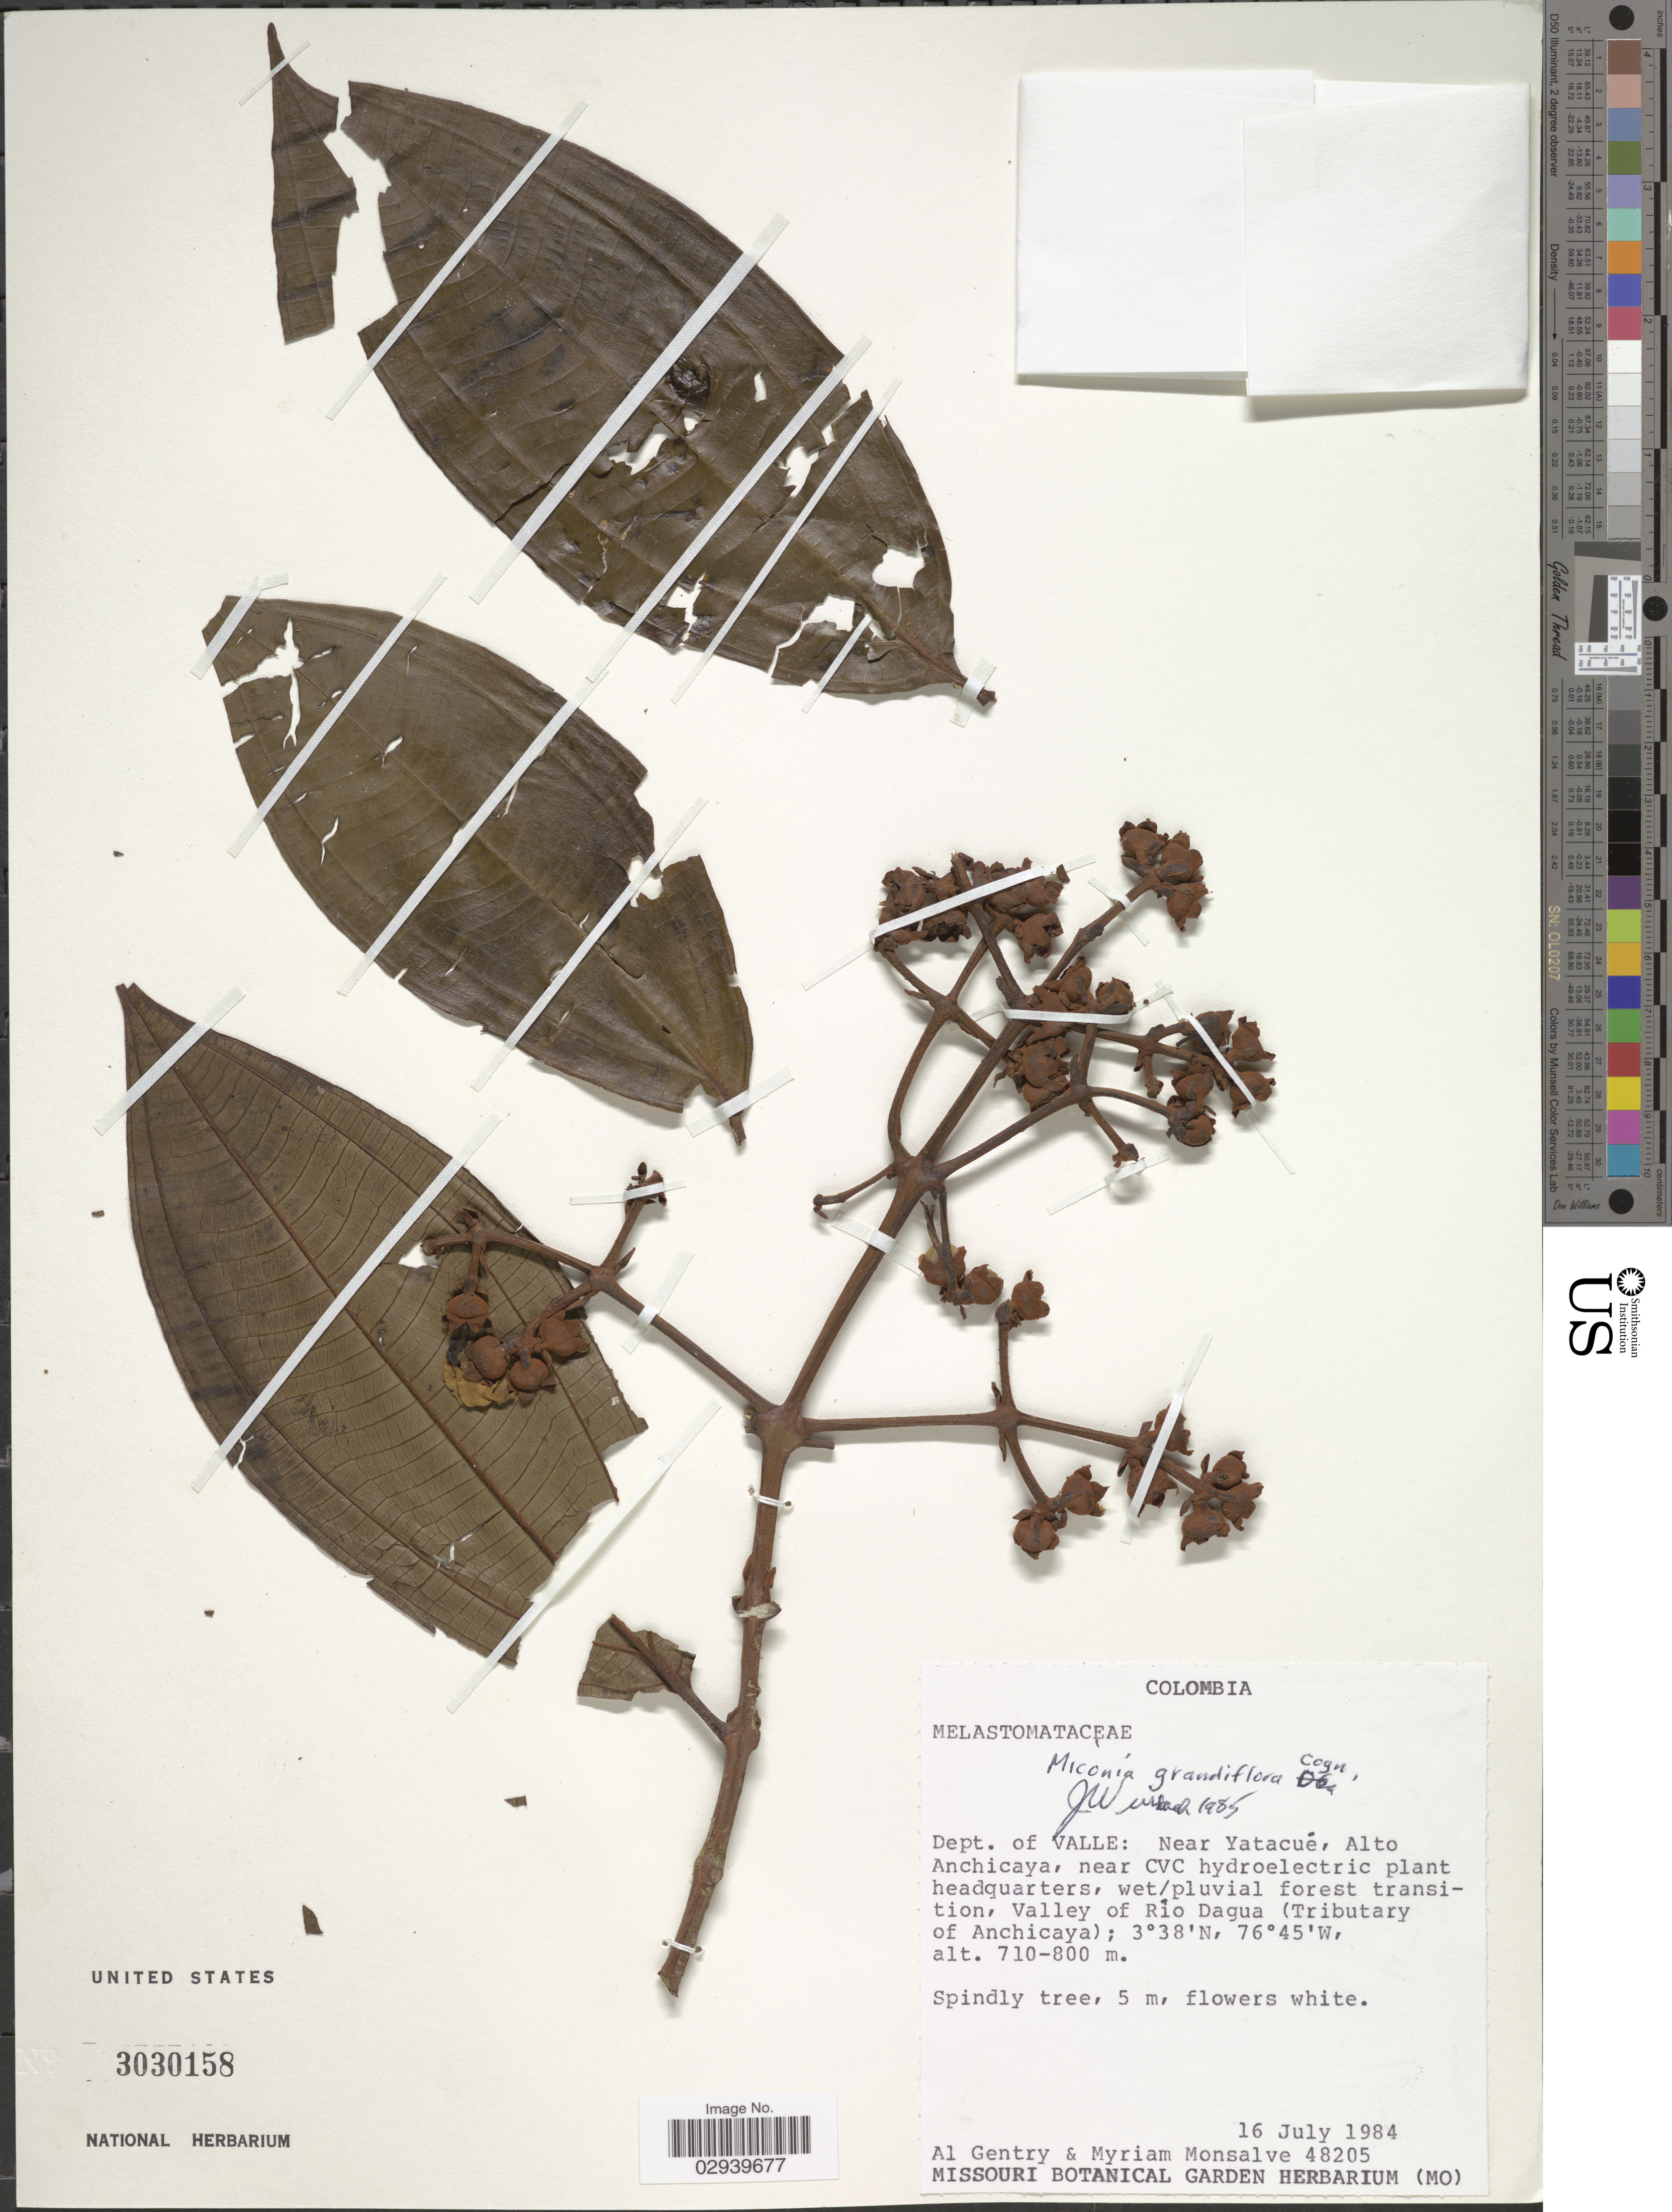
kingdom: Plantae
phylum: Tracheophyta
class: Magnoliopsida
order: Myrtales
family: Melastomataceae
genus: Miconia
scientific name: Miconia grandiflora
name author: Cogn.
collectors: A. H. Gentry & M. Monsalve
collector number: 48205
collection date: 1984-07-16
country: Colombia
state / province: Valle del Cauca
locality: Dept. of Valle: Near Yatacué, Alto Anchicaya, near CVC hydroelectic plant headquarter. Valley of Rio Dagua (Tributary of Anchicaya).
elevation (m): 710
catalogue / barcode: US 3030158